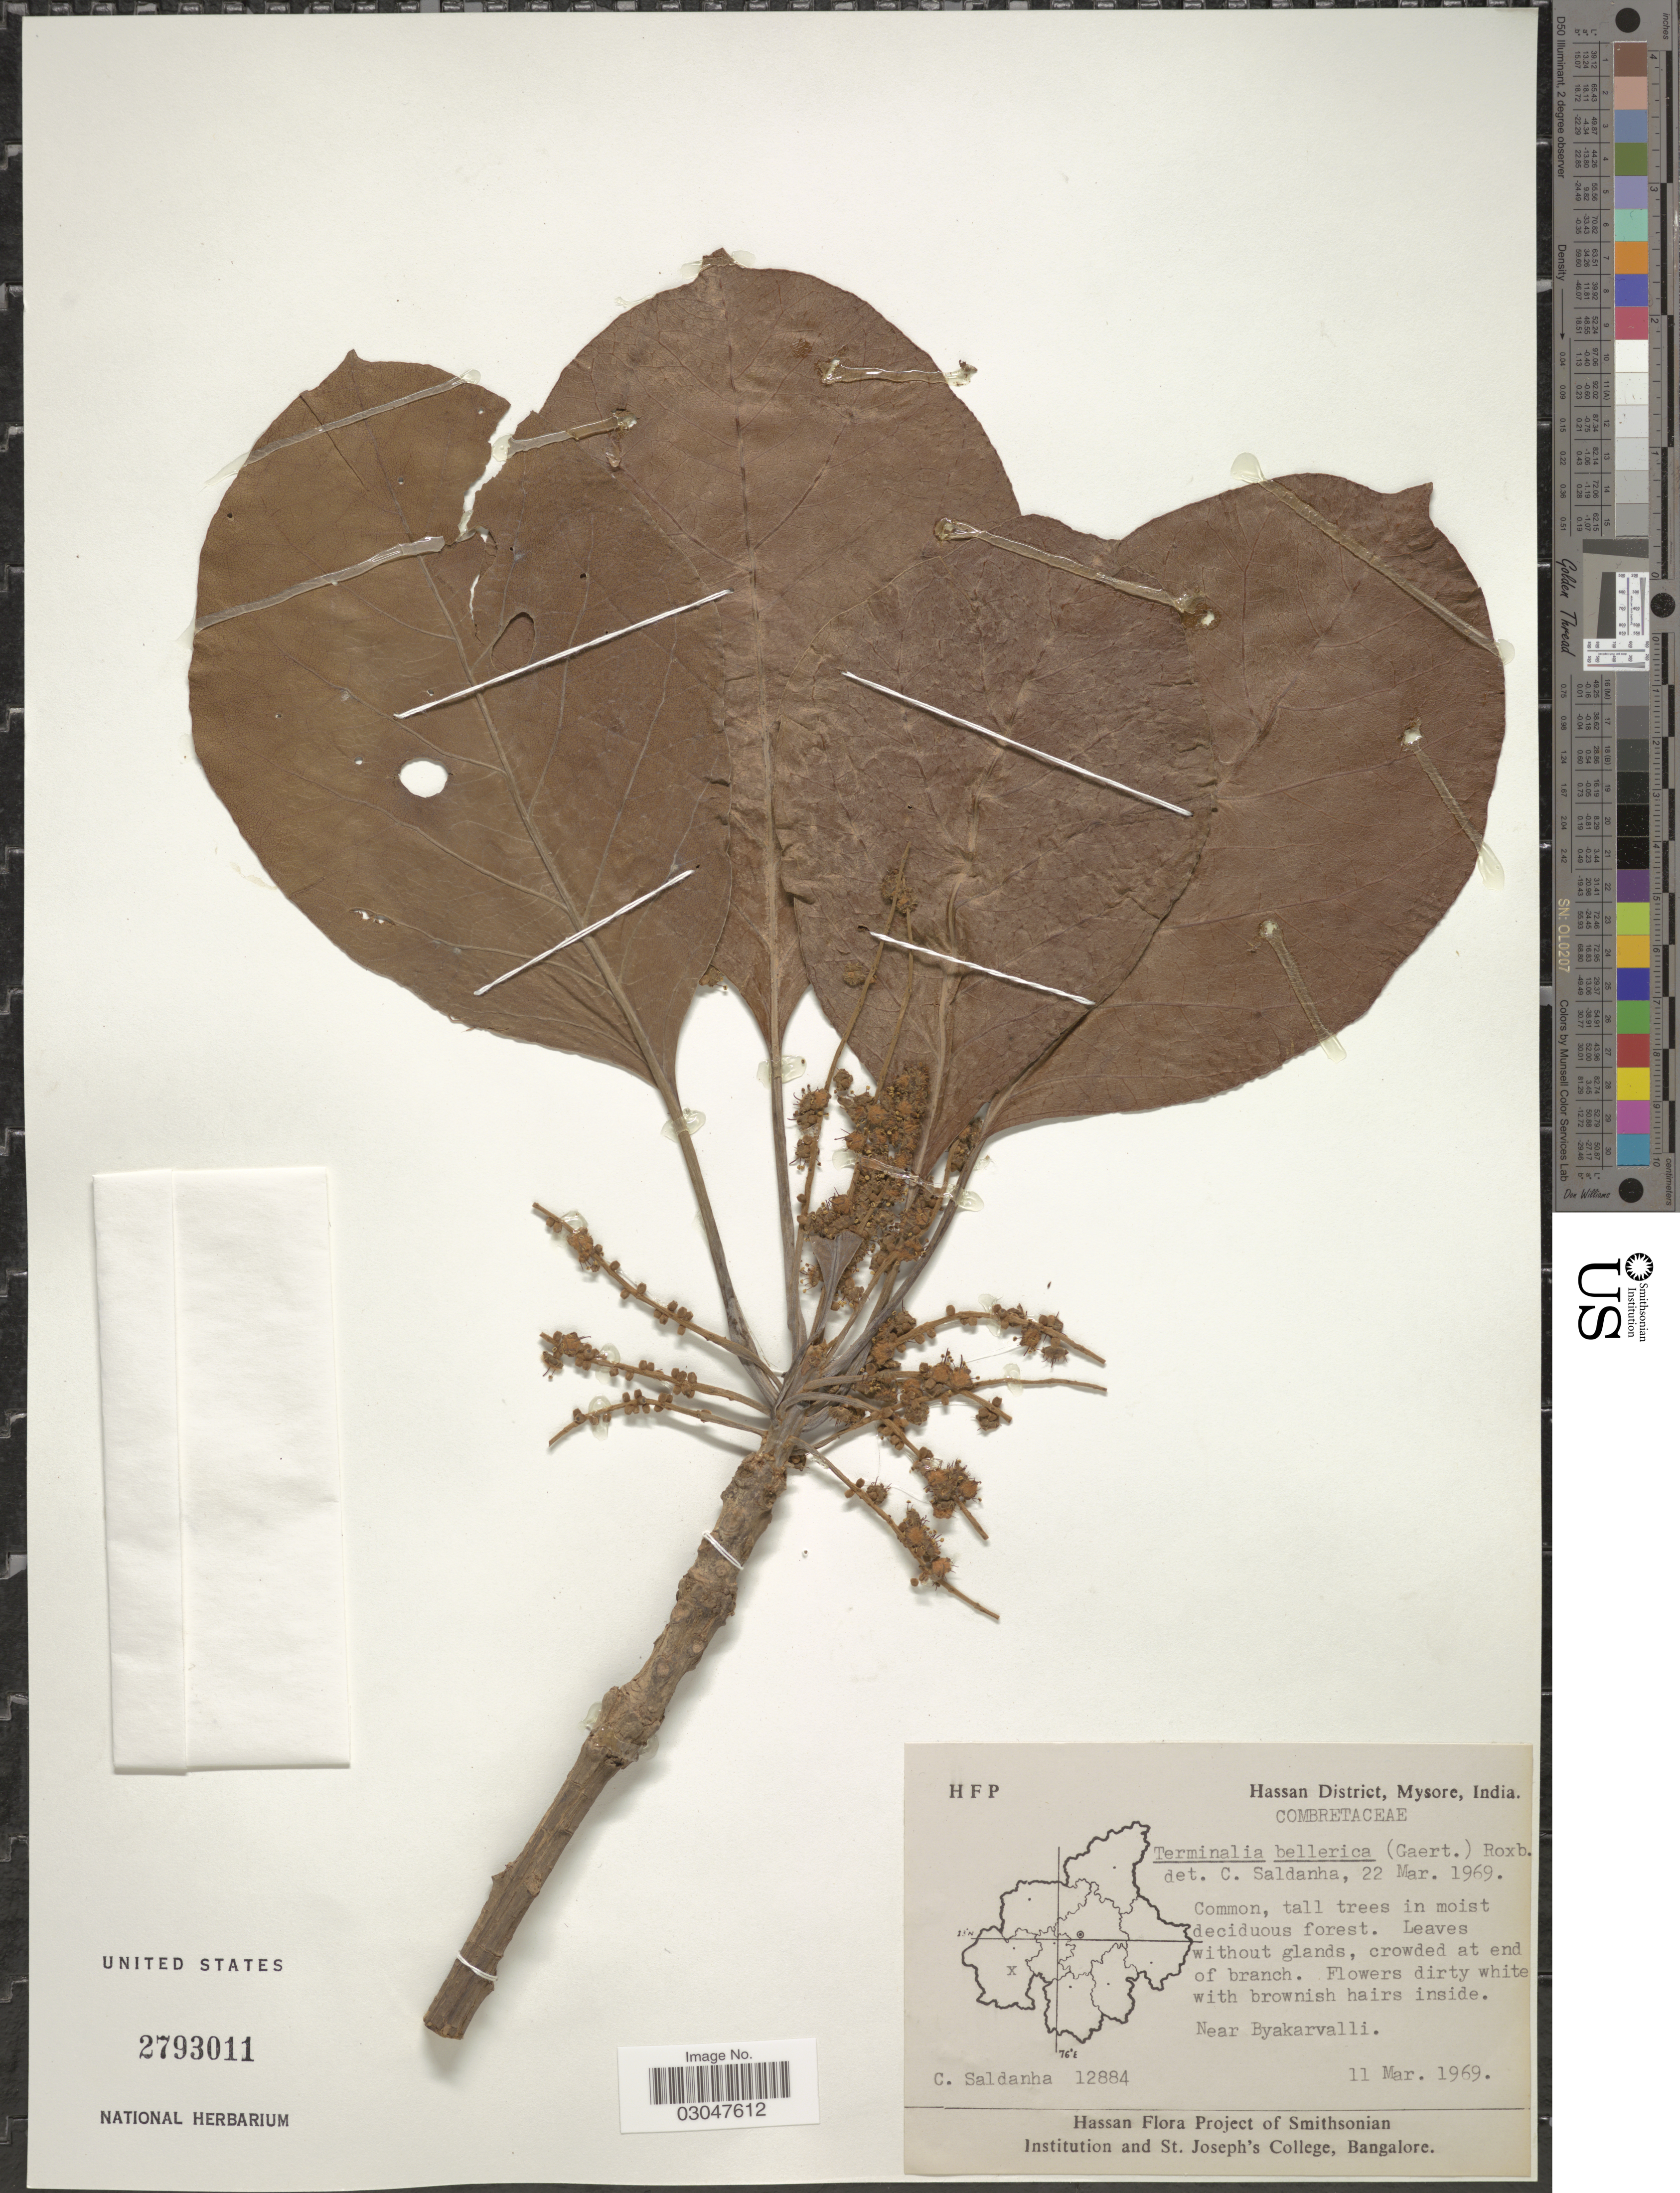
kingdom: Plantae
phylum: Tracheophyta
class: Magnoliopsida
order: Myrtales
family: Combretaceae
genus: Terminalia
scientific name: Terminalia bellirica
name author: (Gaertn.) Roxb.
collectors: C. Saldanha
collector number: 12884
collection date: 1969-03-11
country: India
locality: Hassan District, Mysore. Near Byakarvalli.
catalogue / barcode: US 2793011